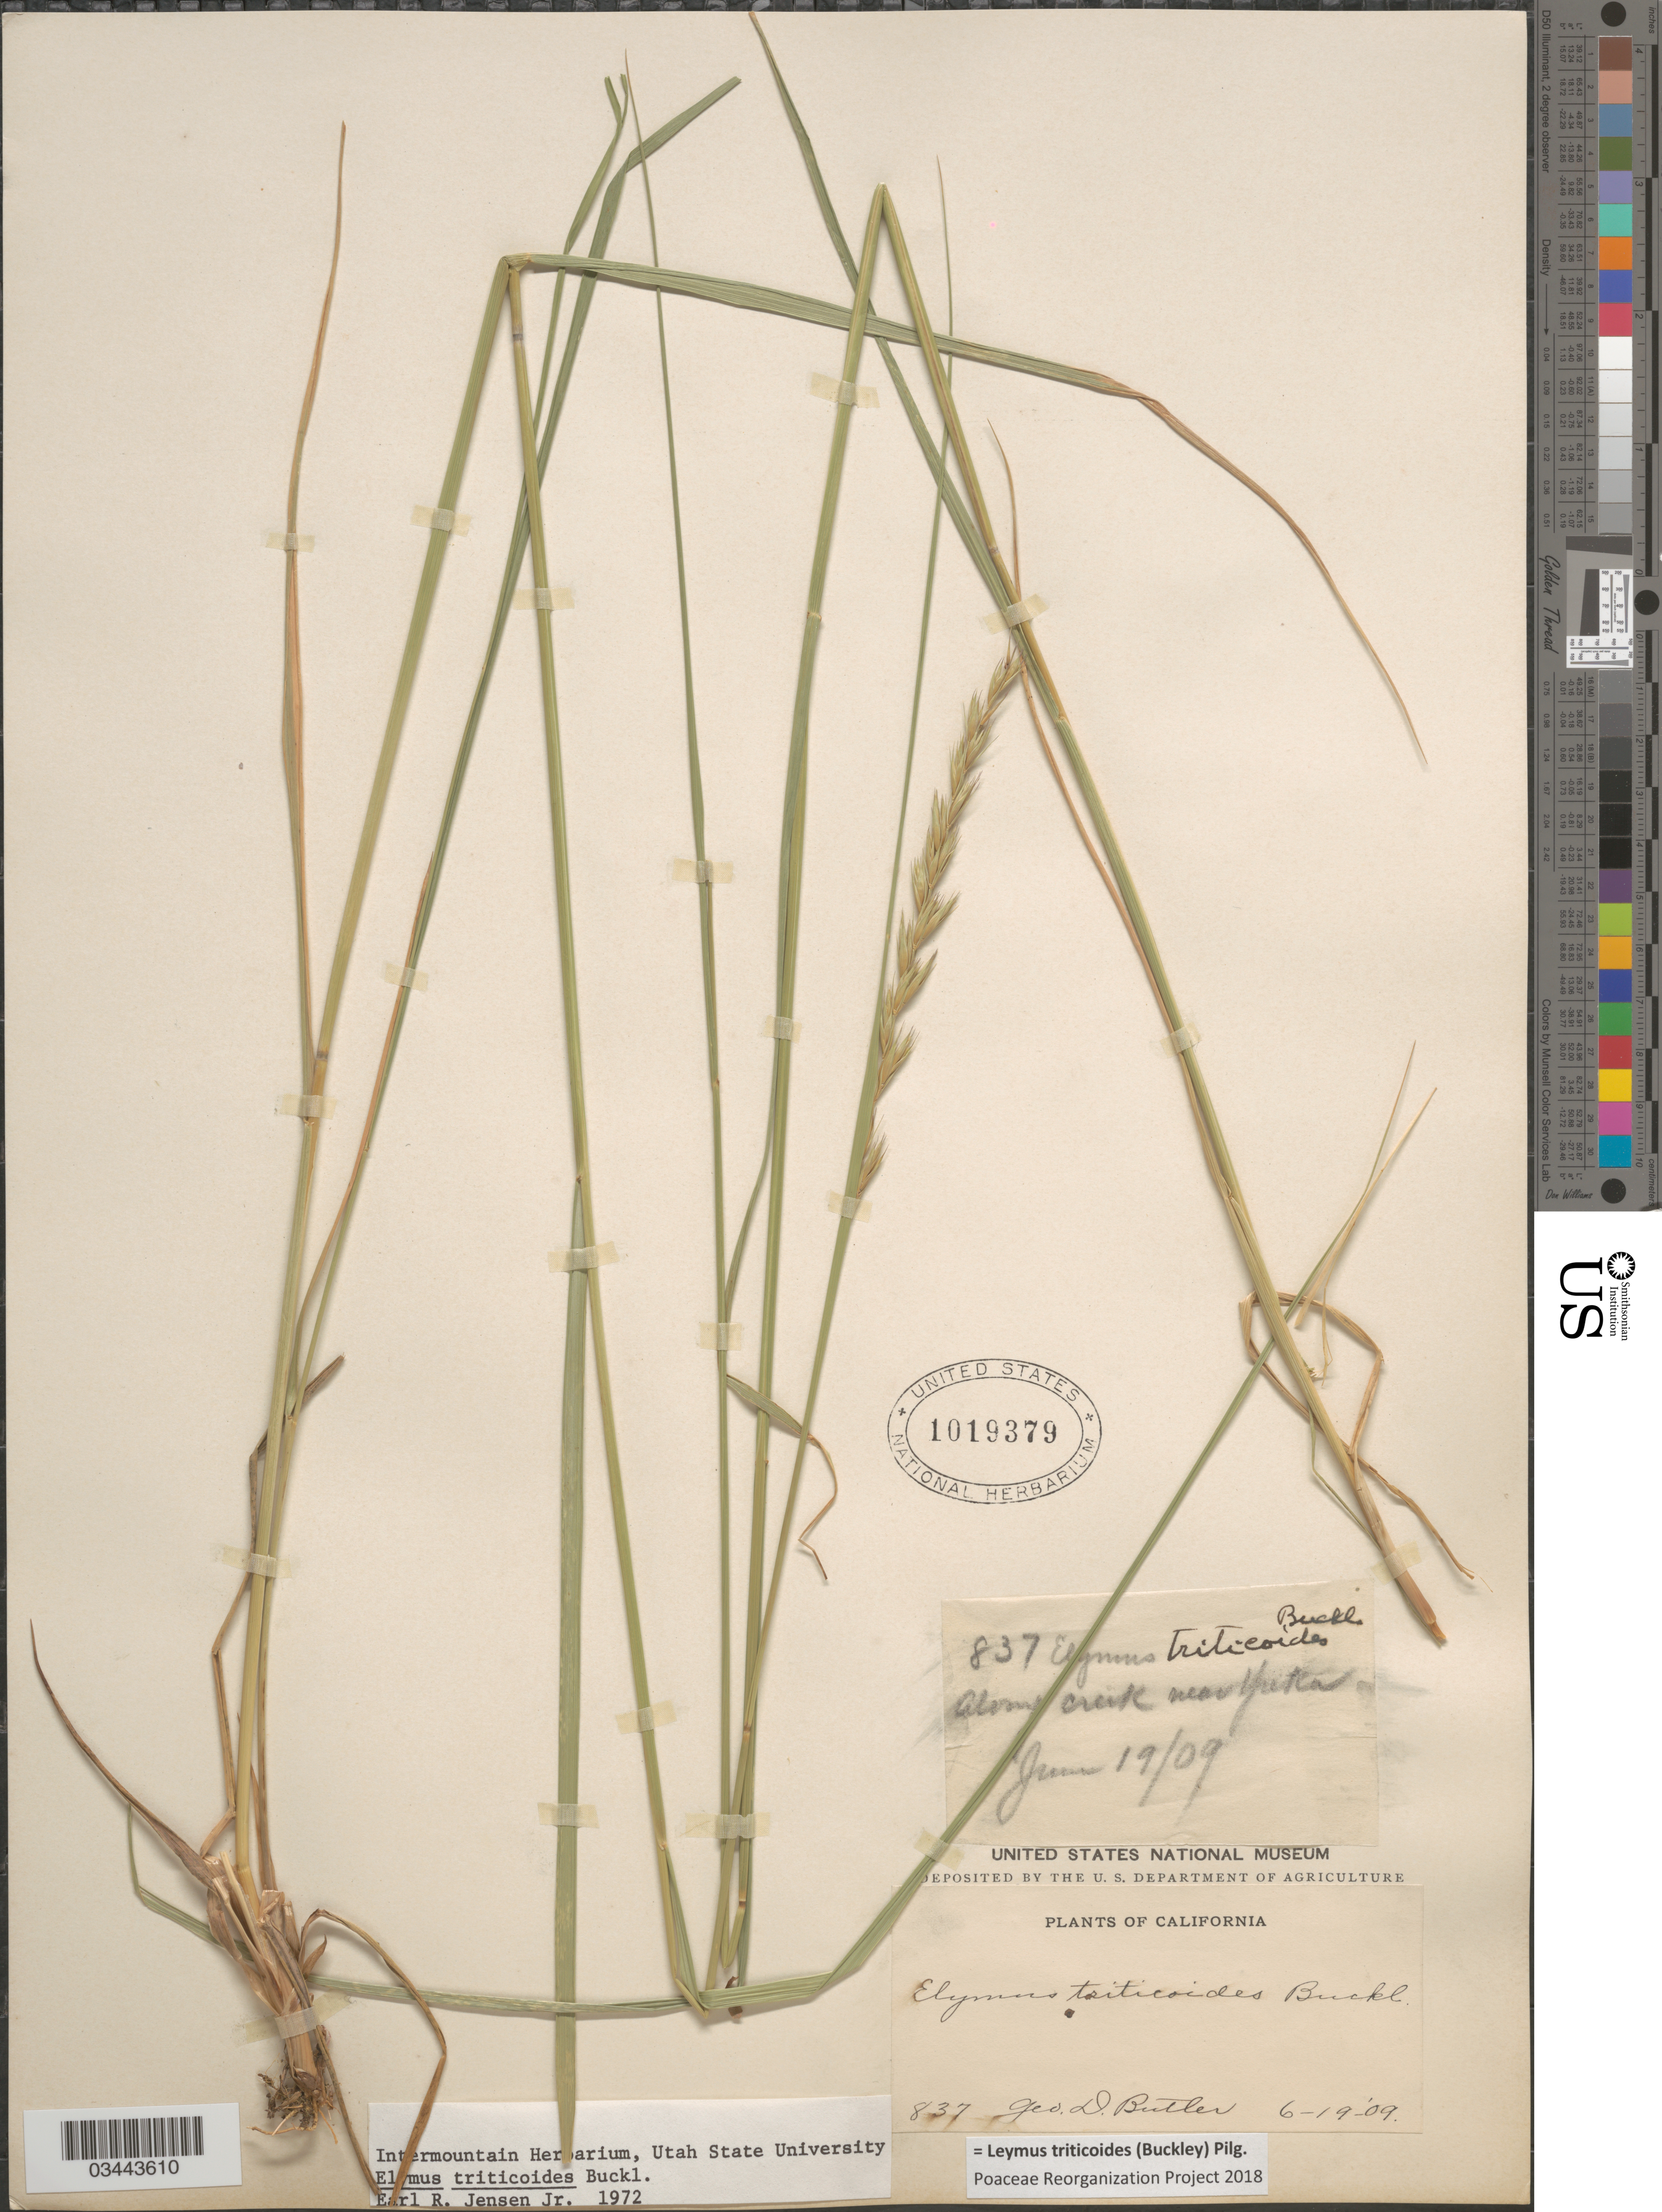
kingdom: Plantae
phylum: Tracheophyta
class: Liliopsida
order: Poales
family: Poaceae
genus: Leymus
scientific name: Leymus triticoides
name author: (Buckley) Pilg.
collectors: G. D. Butler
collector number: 837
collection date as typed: Transcribed d/m/y: 19/6/9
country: United States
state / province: California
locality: Along creek near Yreka.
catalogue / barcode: US 1019379